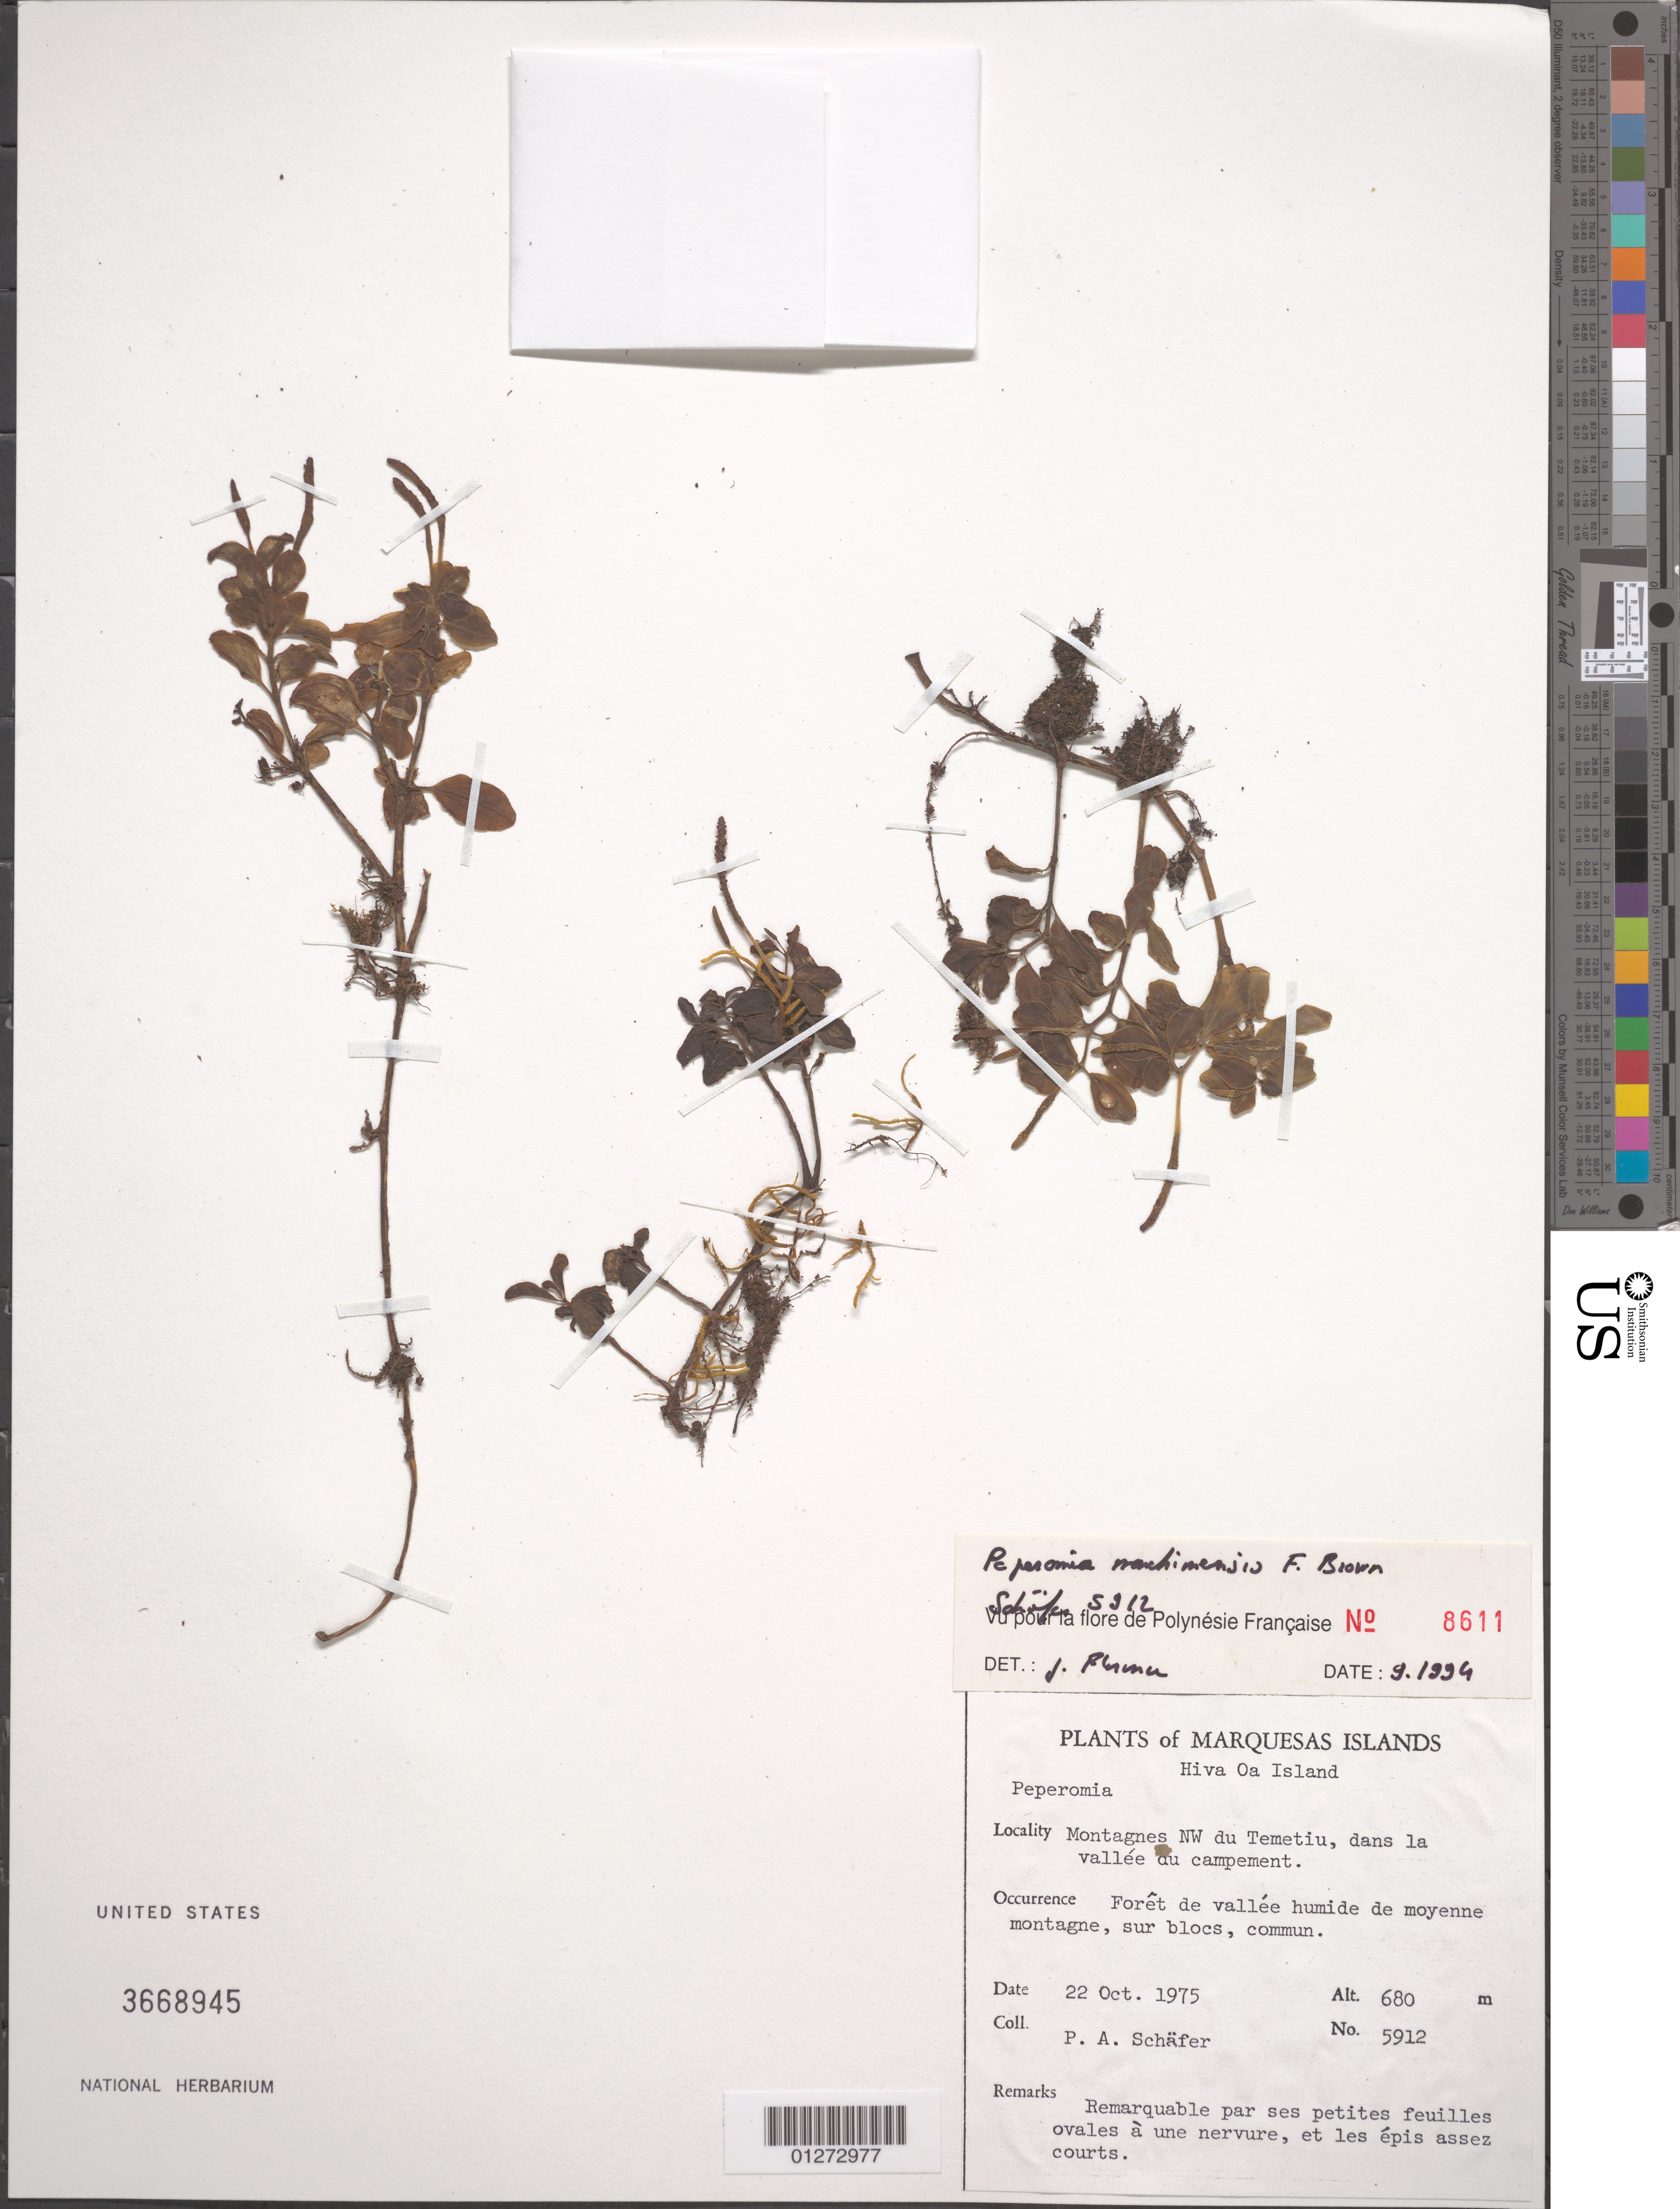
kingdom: Plantae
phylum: Tracheophyta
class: Magnoliopsida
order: Piperales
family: Piperaceae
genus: Peperomia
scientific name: Peperomia marchionensis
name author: F. Br.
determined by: Florence, J.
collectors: P. A. Schäfer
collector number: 5912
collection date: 1975-10-22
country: French Polynesia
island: Hiva Oa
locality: Montagnes NW du Temetiu, dans la vallée du campement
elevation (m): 680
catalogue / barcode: US 3668945